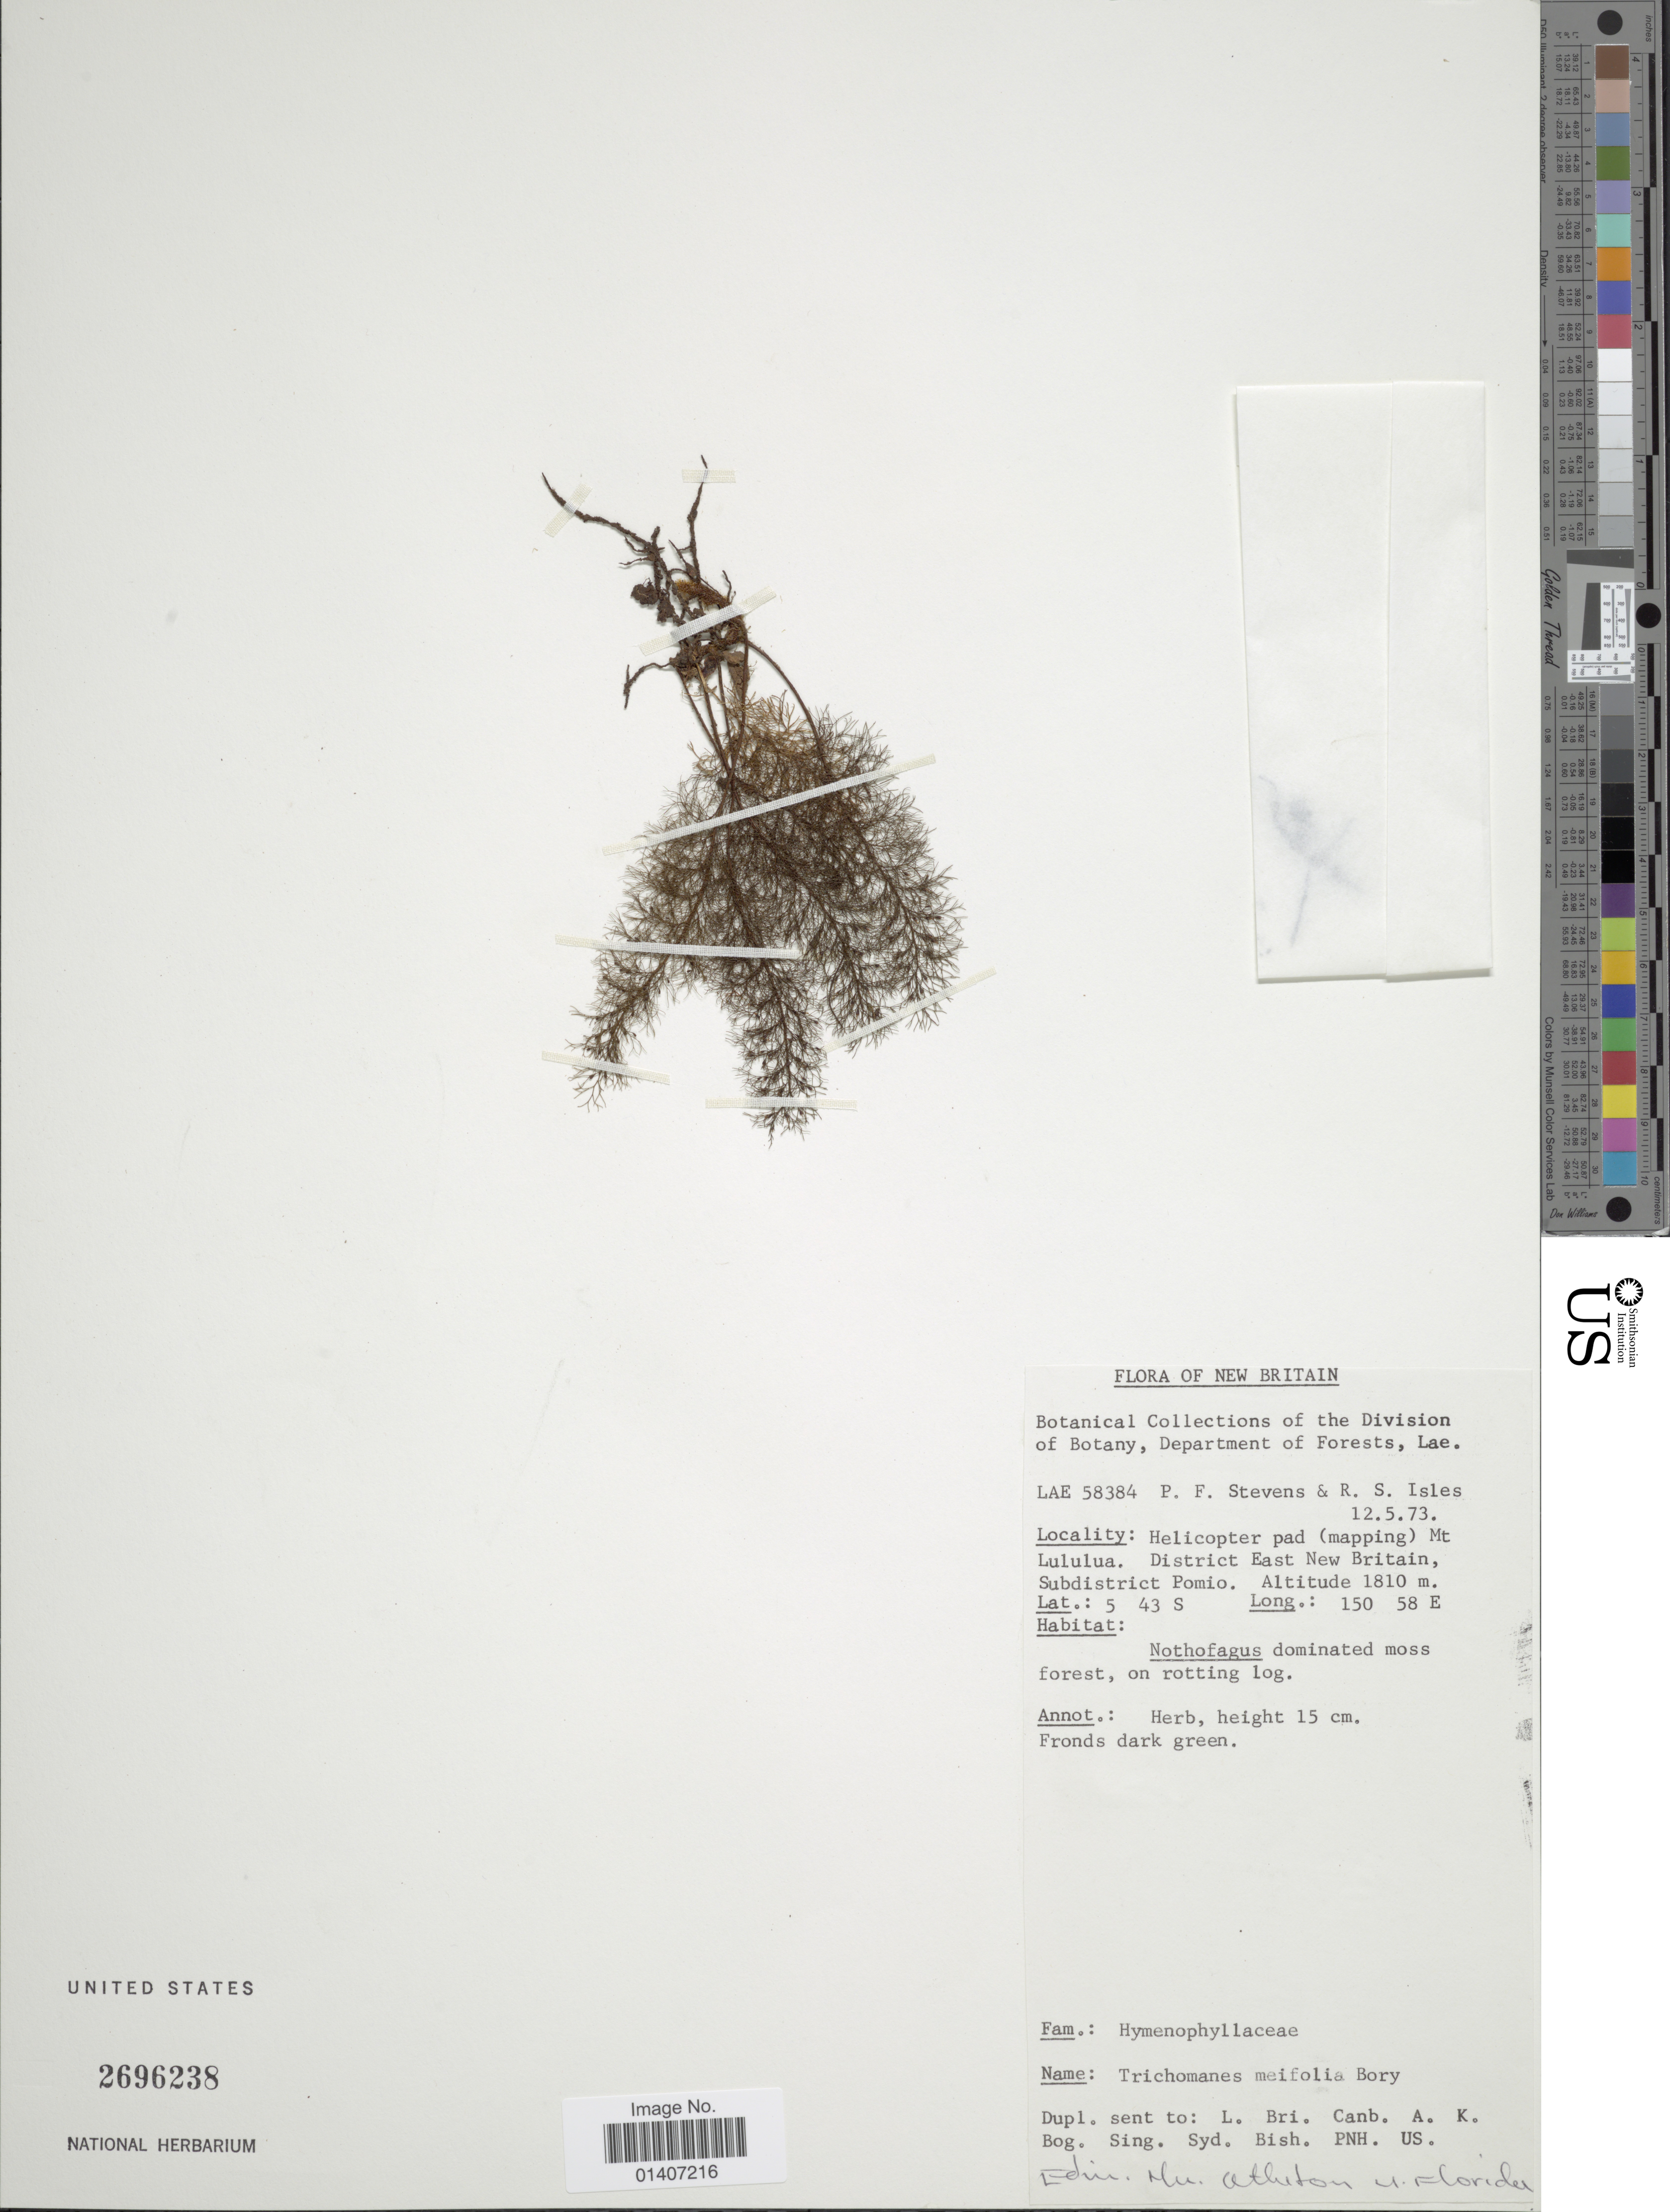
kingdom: Plantae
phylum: Tracheophyta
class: Polypodiopsida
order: Hymenophyllales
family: Hymenophyllaceae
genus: Abrodictyum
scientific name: Abrodictyum meifolium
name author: (Bory) Ebihara & K. Iwats.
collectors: P. F. Stevens & R. Isles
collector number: LAE58384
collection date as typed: Transcribed d/m/y: 12/5/73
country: Papua New Guinea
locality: New Britain, Helicopter pad(mapping) MT Lululua, District East new Britain, Subdistrict Pomio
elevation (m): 1810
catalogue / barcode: US 2696238